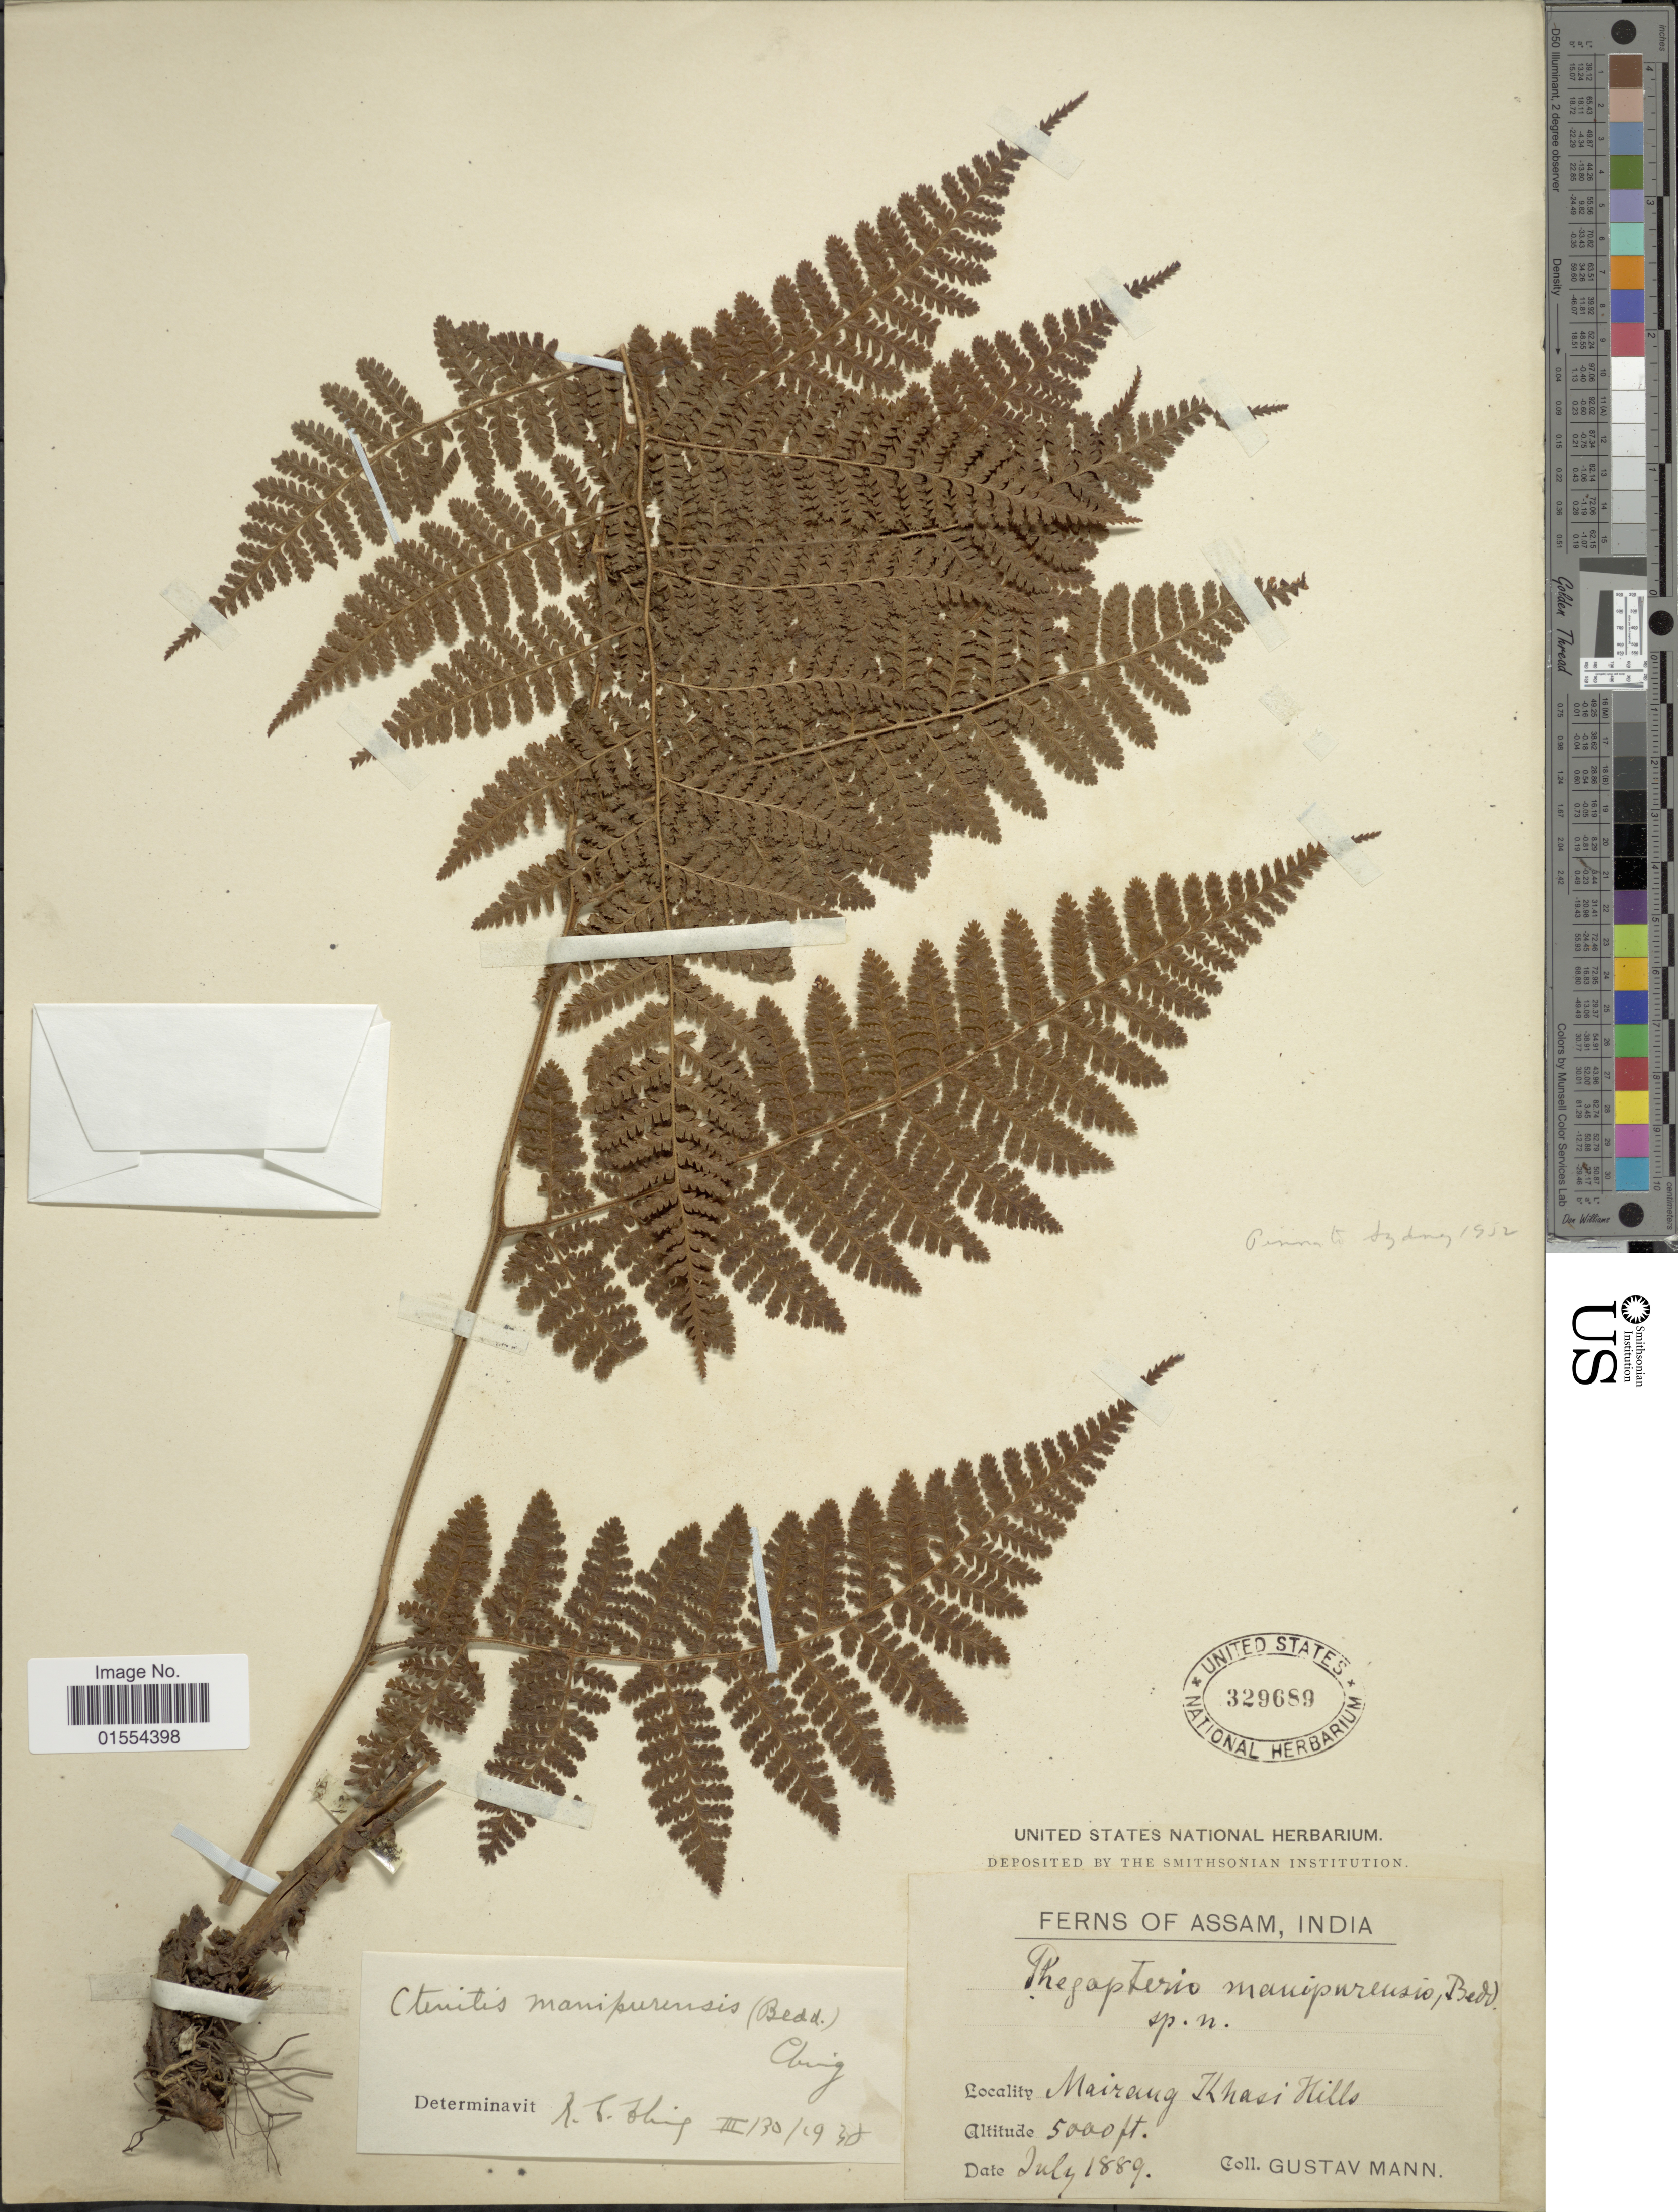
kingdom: Plantae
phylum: Tracheophyta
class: Polypodiopsida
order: Polypodiales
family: Dryopteridaceae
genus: Dryopteris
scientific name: Dryopteris manipurensis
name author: (Bedd.) C. Chr.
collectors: G. Mann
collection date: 1889-07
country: India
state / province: Meghalaya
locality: Assam, India. Mairang Khasi Hills.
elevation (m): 1524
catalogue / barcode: US 329689